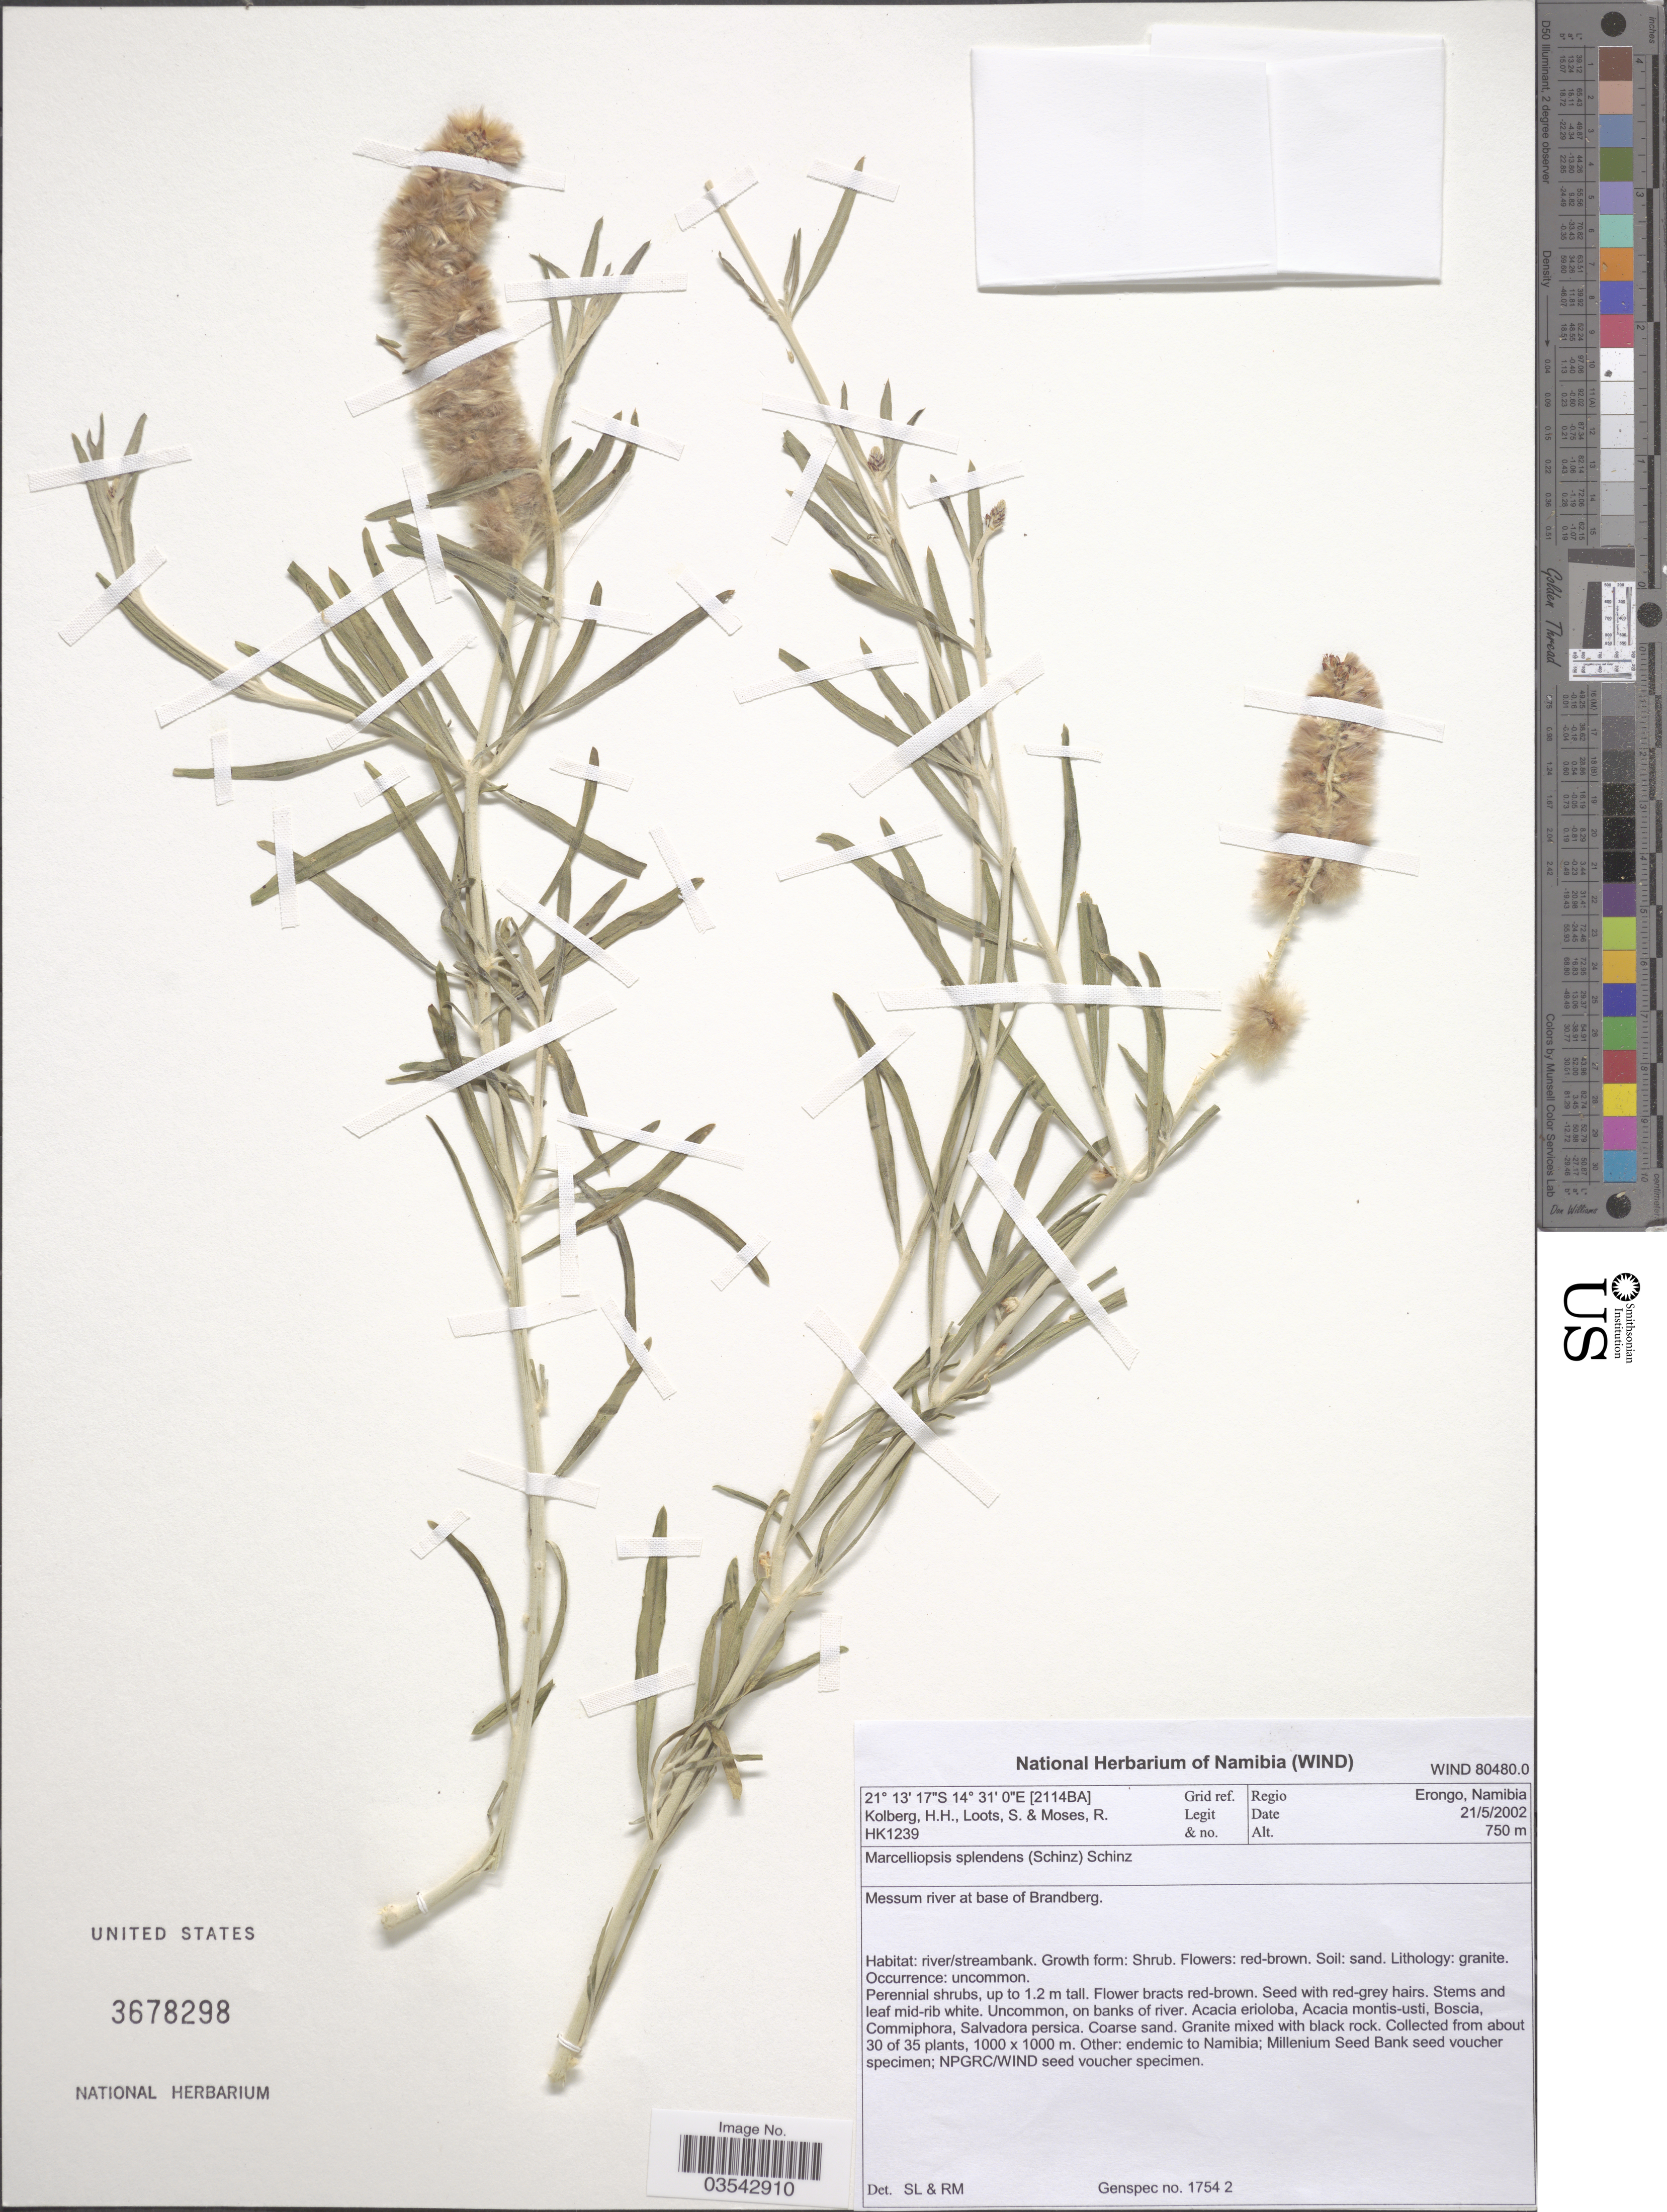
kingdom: Plantae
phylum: Tracheophyta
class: Magnoliopsida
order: Caryophyllales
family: Amaranthaceae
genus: Marcelliopsis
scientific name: Marcelliopsis splendens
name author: (Schinz) Schinz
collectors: H. H. Kolberg, S. Loots & R. Moses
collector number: HK1239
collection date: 2002-05-21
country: Namibia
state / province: Erongo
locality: Grid ref. [2114BA]. Regio Erongo. Messum river at base of Brandberg.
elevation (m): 750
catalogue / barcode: US 3678298